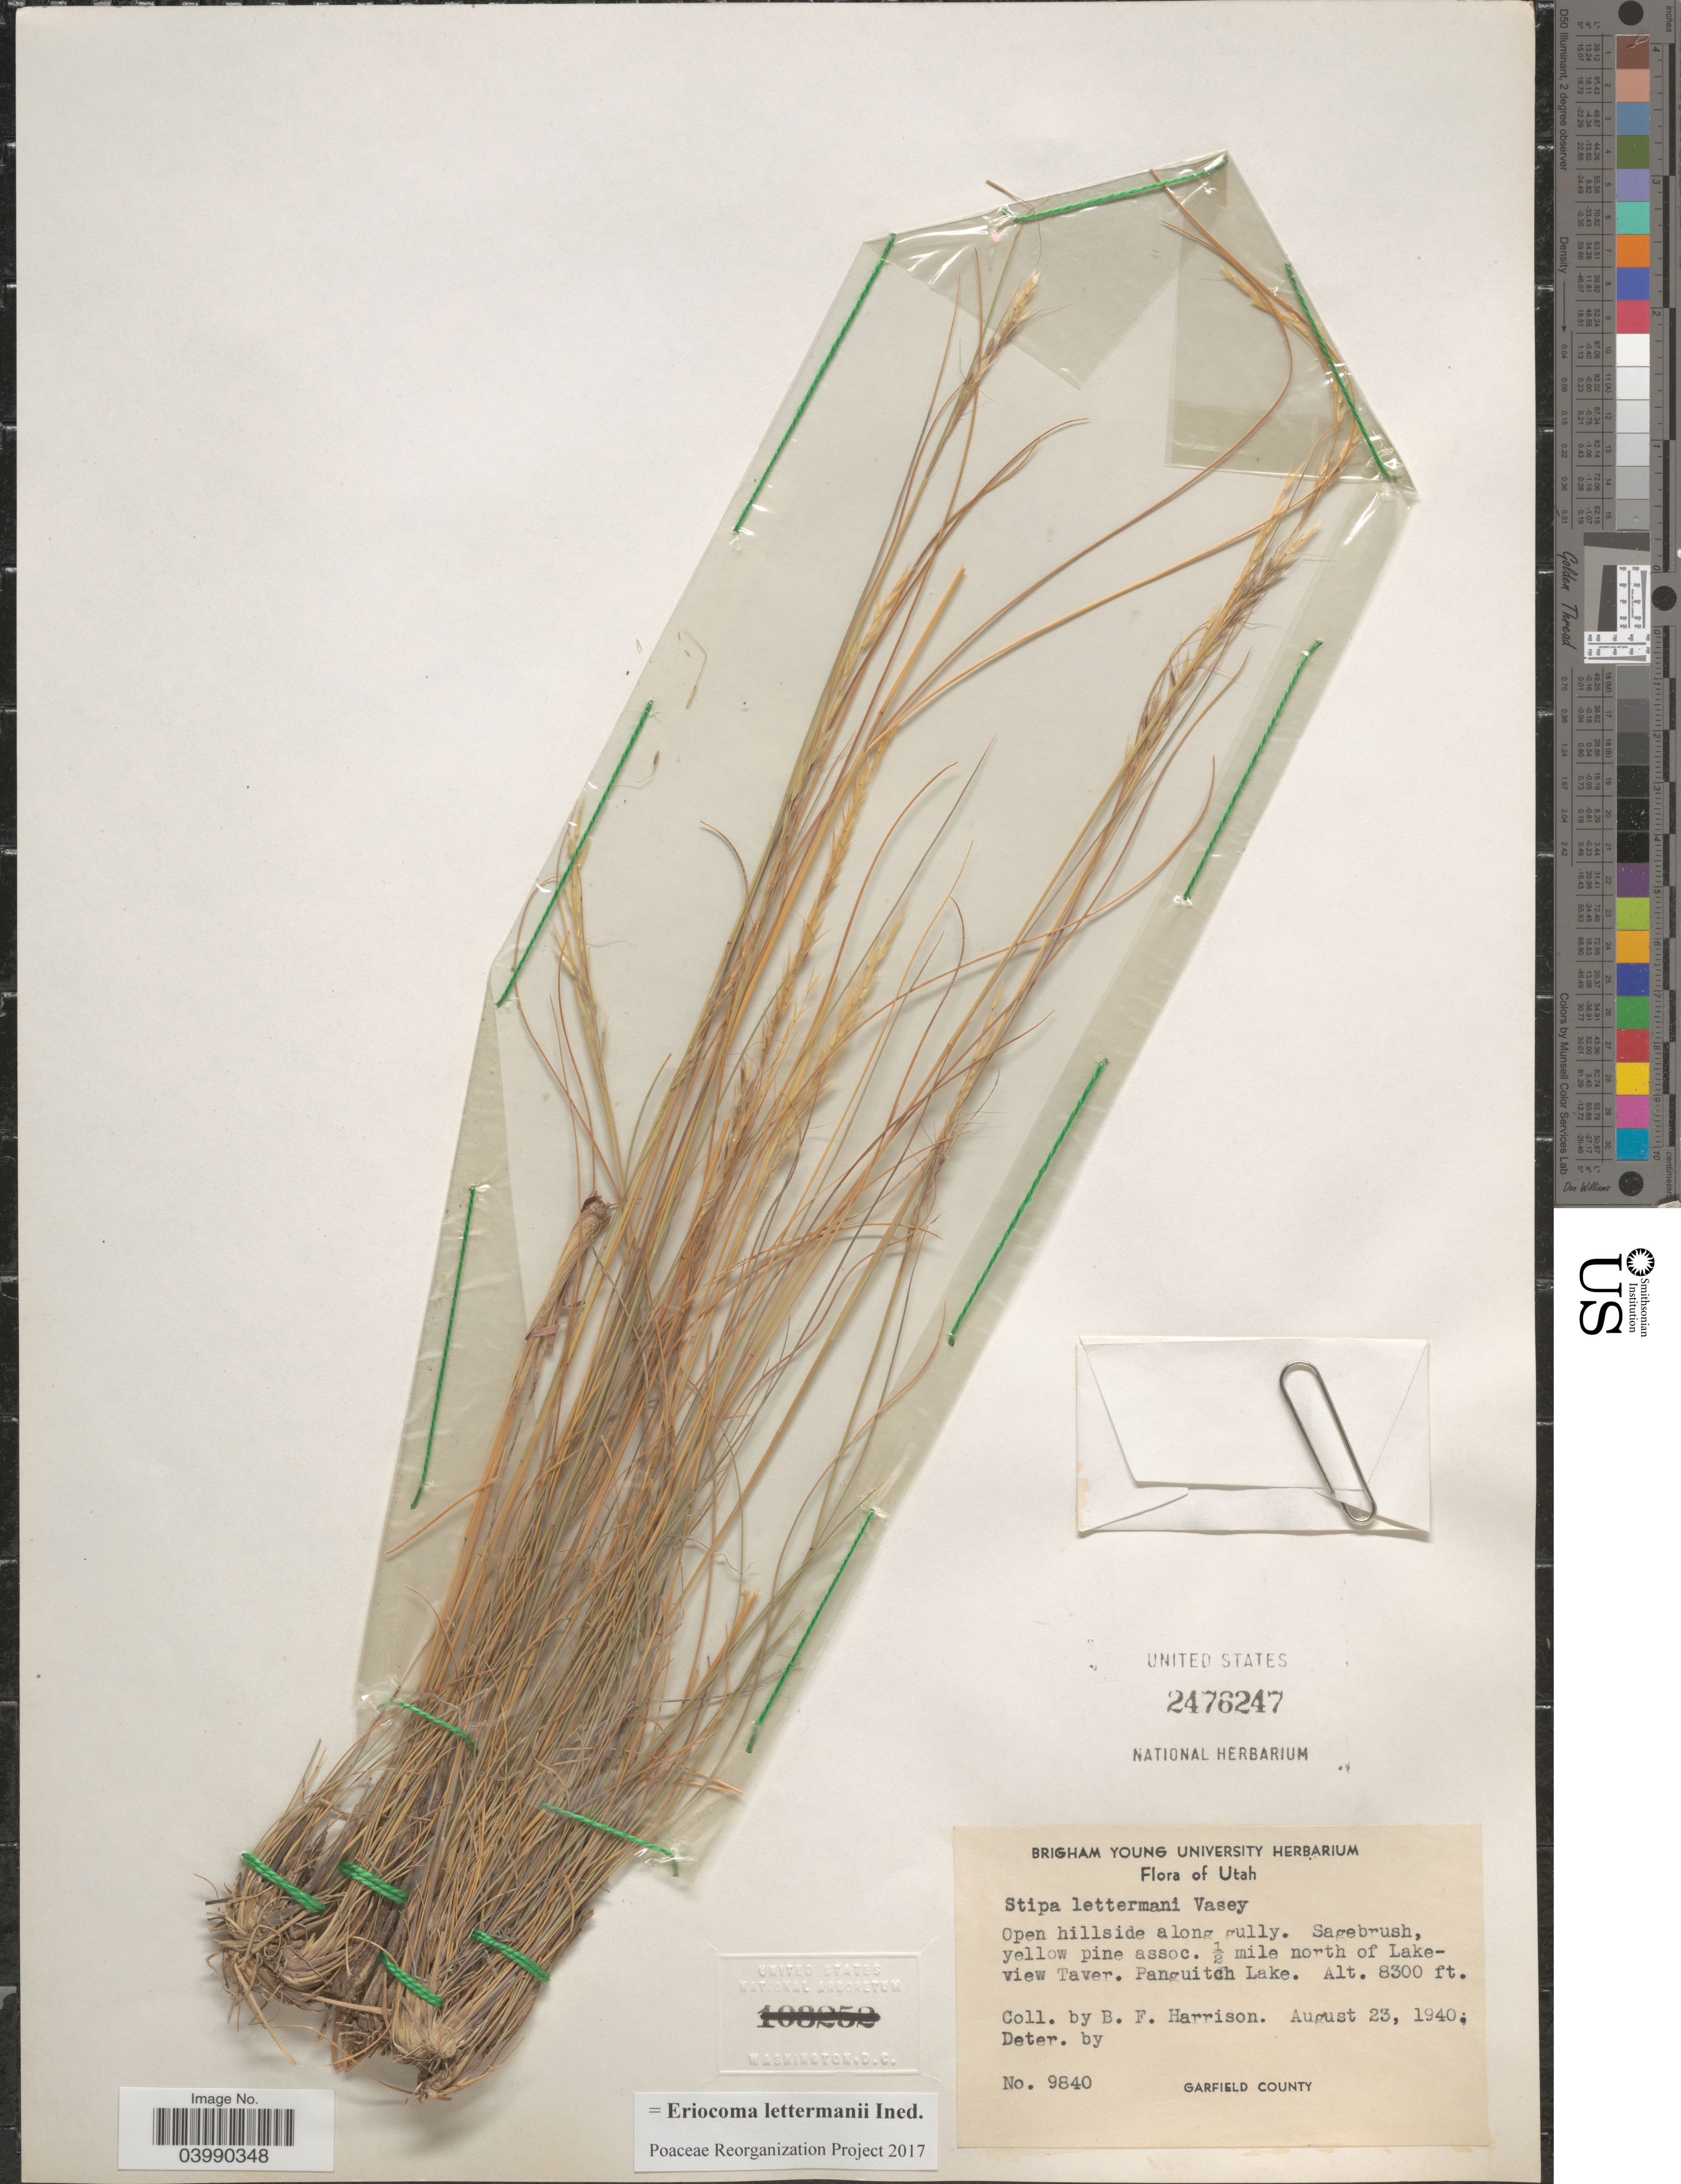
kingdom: Plantae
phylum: Tracheophyta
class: Liliopsida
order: Poales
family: Poaceae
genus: Eriocoma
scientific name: Eriocoma lettermanii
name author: (Vasey) Romasch.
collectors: B. F. Harrison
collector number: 9840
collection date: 1940-08-23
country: United States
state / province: Utah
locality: Open hillside along gully. Sagebrus, yellow pine assoc. ½ mile north of Lakeview Taver. Panguitch Lake. Garfield County.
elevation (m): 2530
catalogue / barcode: US 2476247